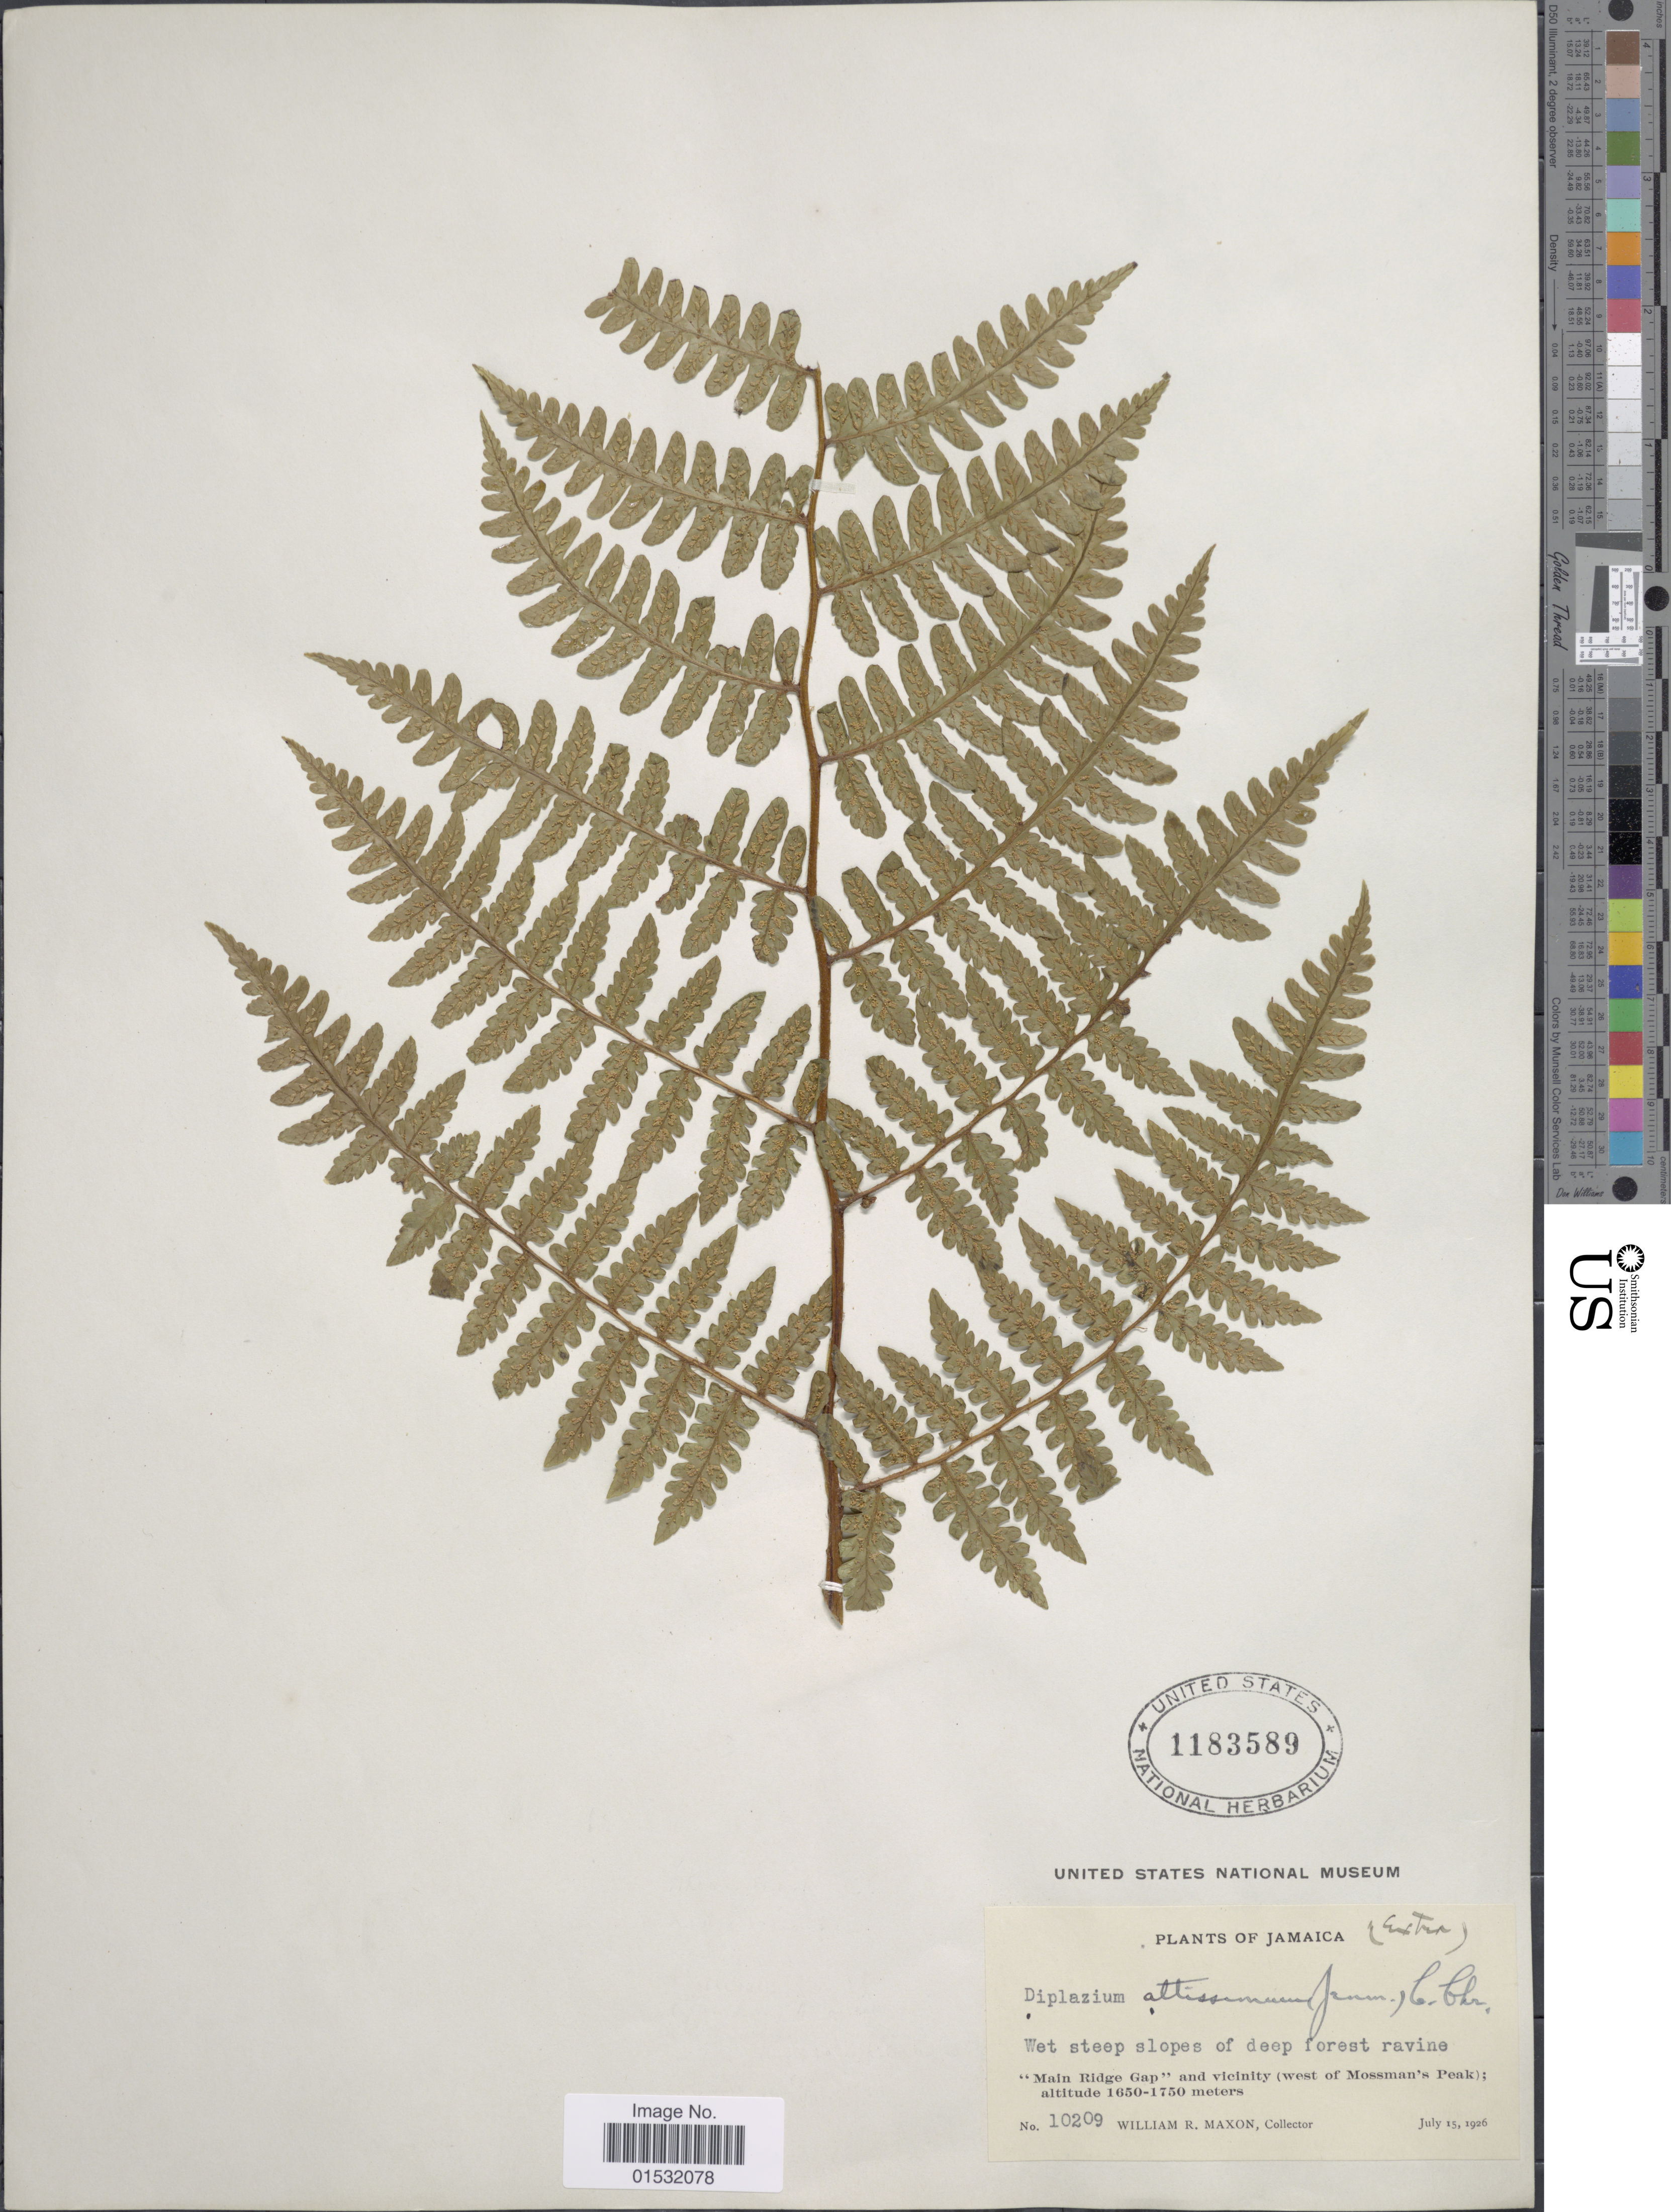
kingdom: Plantae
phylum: Tracheophyta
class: Polypodiopsida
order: Polypodiales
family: Athyriaceae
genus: Diplazium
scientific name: Diplazium altissimum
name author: (Jenman) C. Chr.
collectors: W. R. Maxon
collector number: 10209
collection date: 1926-07-15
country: Jamaica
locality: Main Ridge Gap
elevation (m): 1650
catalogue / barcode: US 1183589